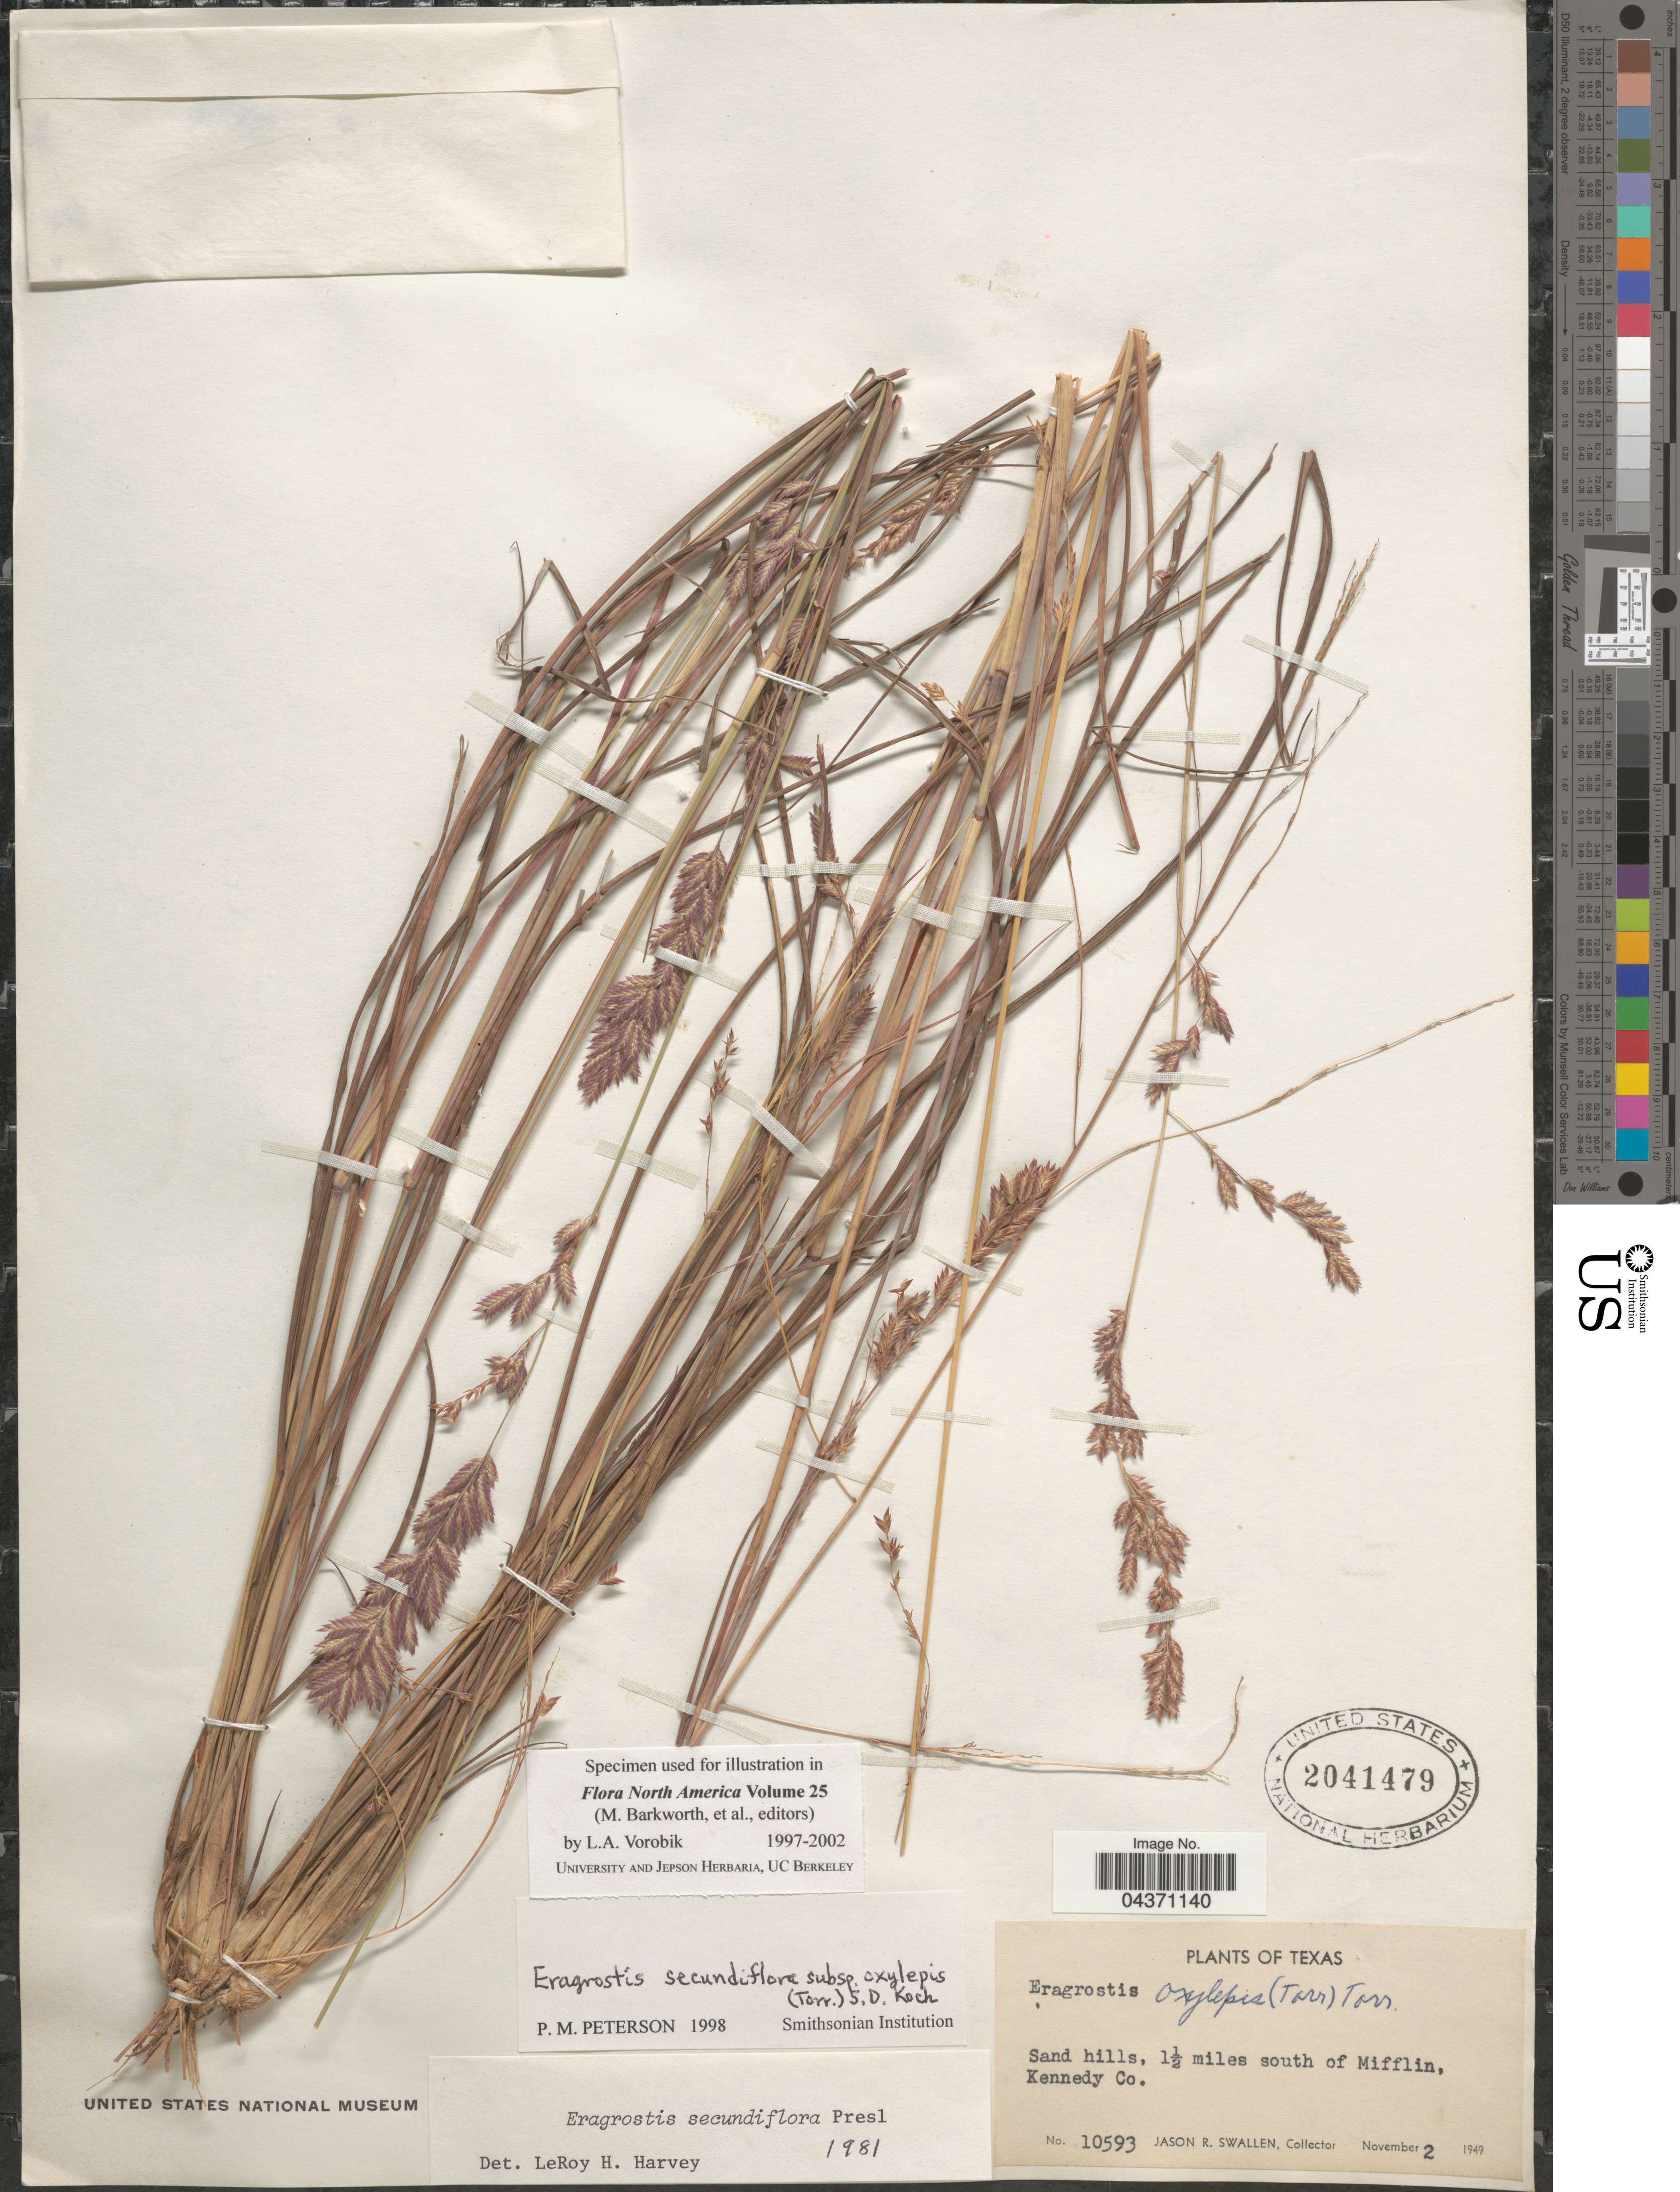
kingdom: Plantae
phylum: Tracheophyta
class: Liliopsida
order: Poales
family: Poaceae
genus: Eragrostis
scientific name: Eragrostis secundiflora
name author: J. Presl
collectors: J. R. Swallen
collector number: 10593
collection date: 1949-11-02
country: United States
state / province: Texas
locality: Sand hills, 1½ miles south of Mifflin, Kennedy Co.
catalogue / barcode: US 2041479